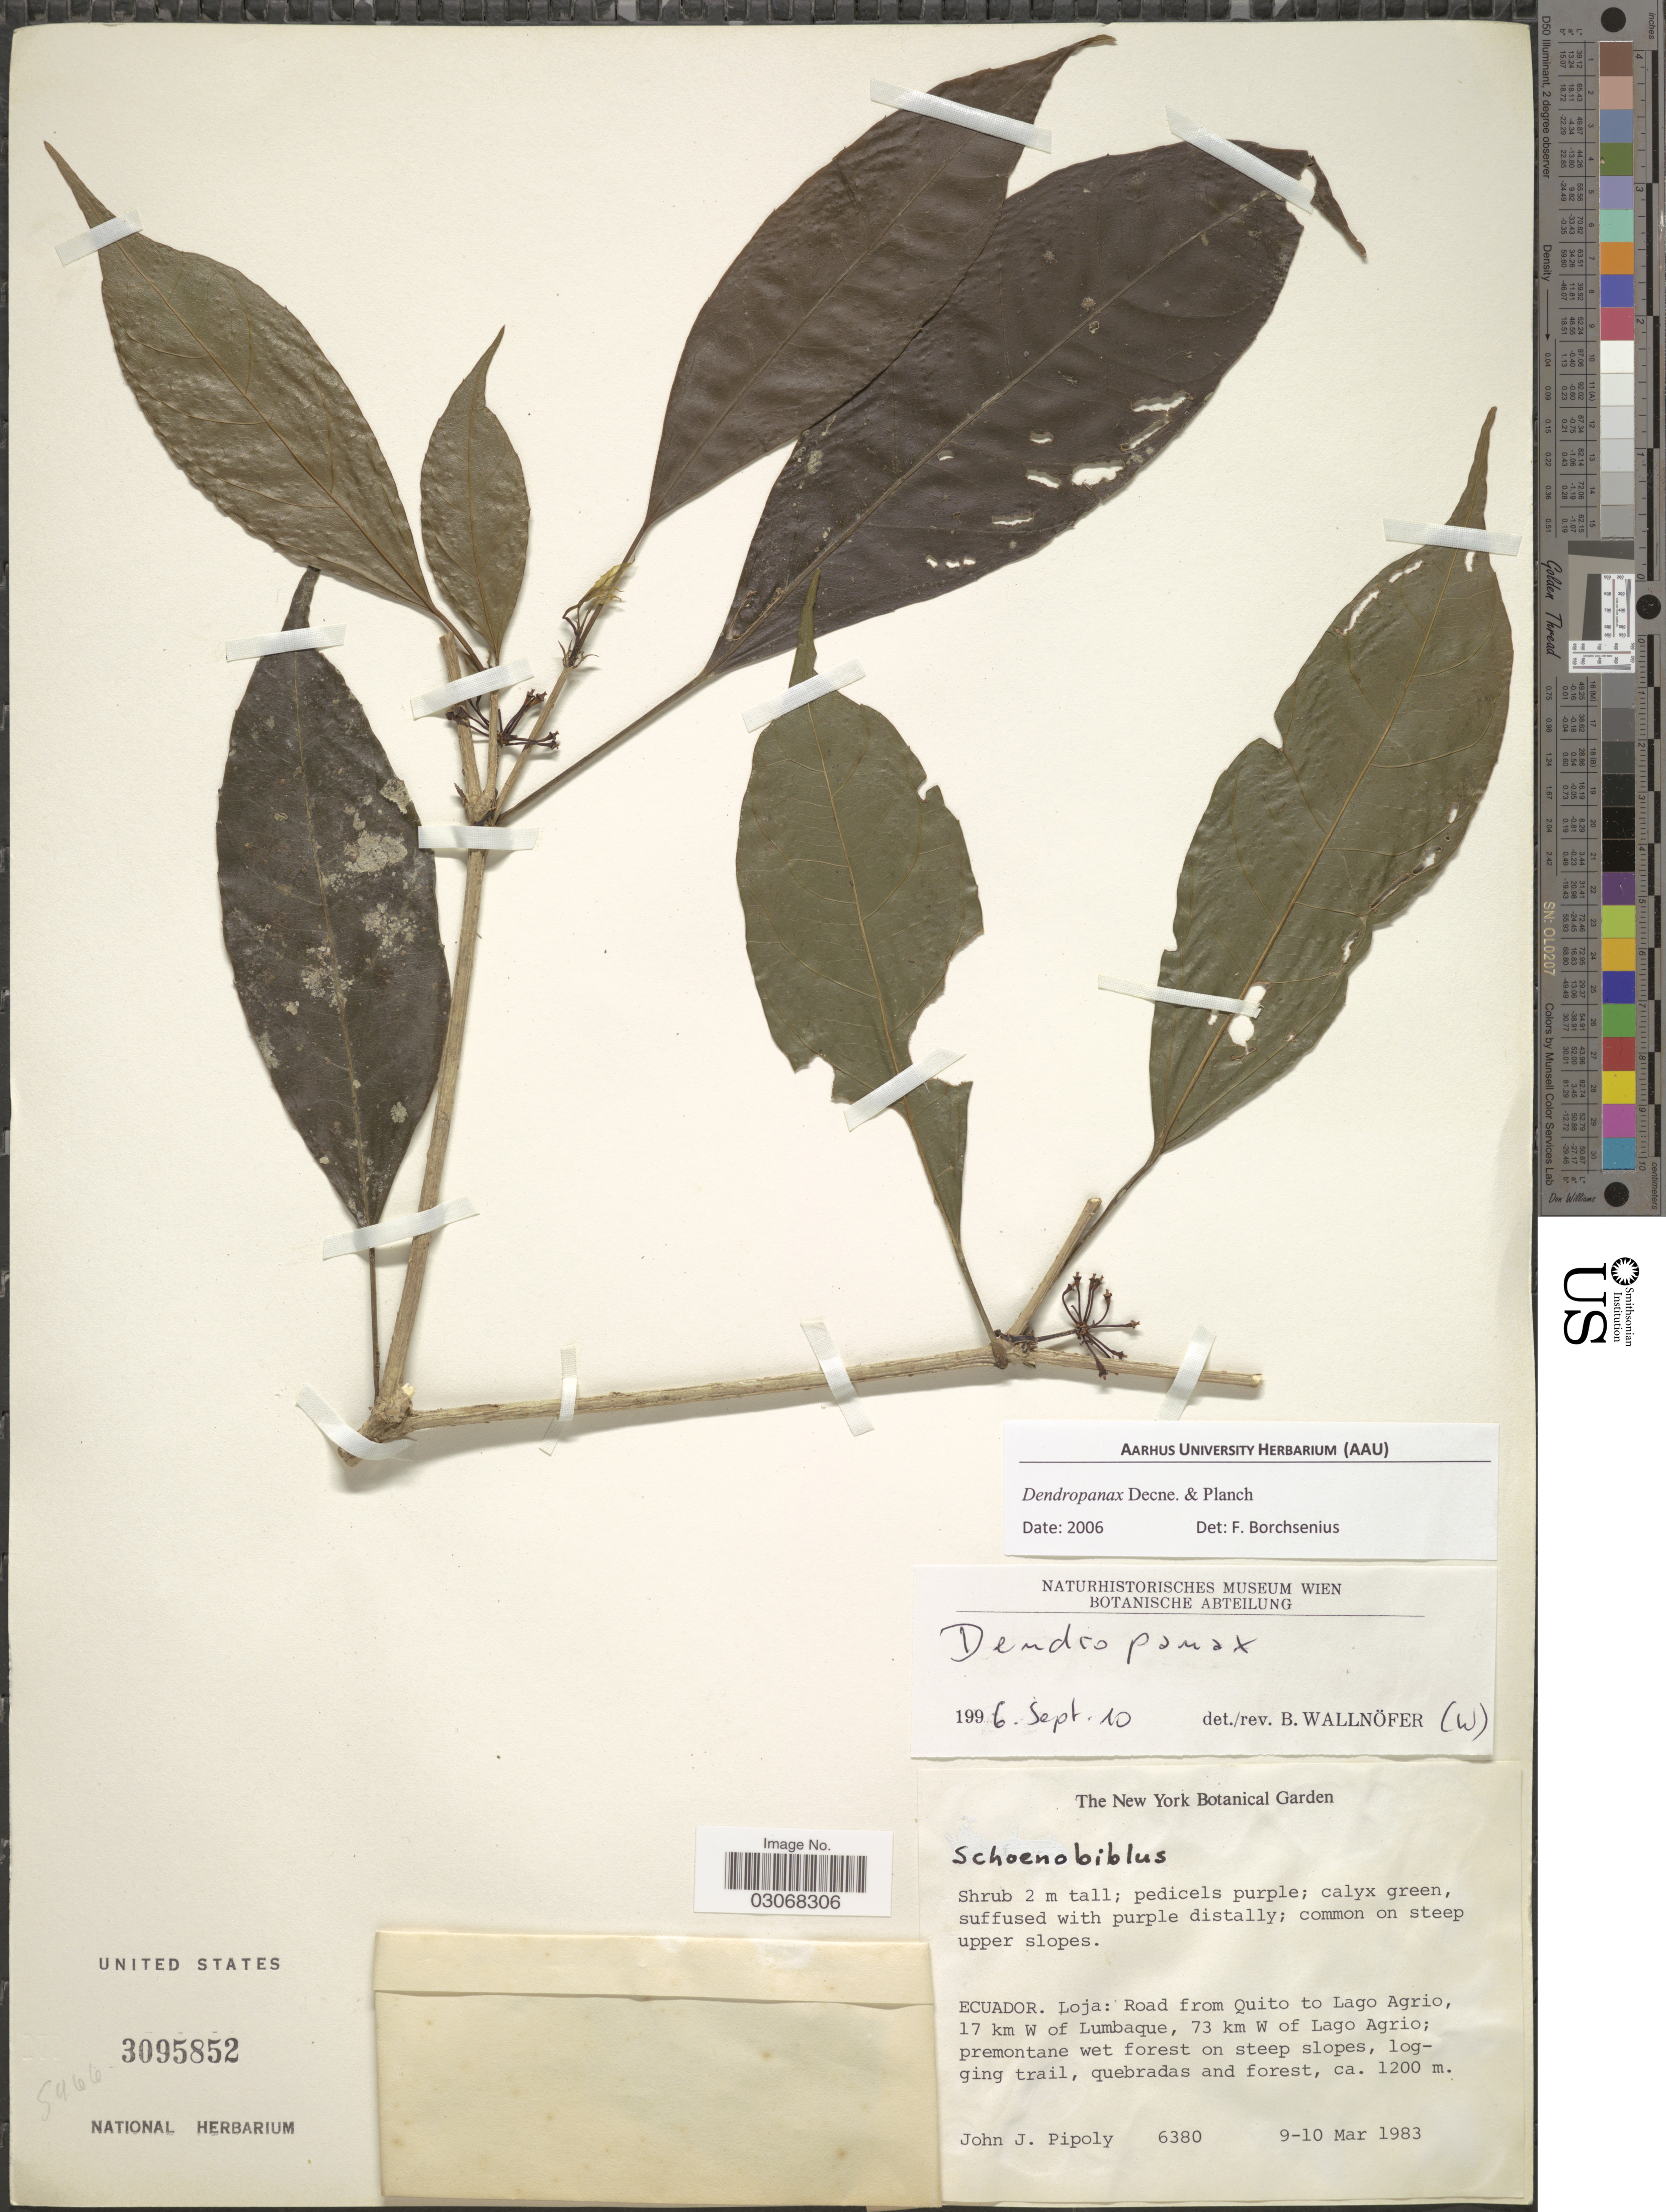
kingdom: Plantae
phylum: Tracheophyta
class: Magnoliopsida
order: Apiales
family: Araliaceae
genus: Dendropanax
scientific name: Dendropanax sp.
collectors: J. J. Pipoly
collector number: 6380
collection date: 1983-03-09/1983-03-14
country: Ecuador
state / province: Loja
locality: Road from Quito to Lago Agrio, 17 km W of Lumbaque, 73 km W of Lago Agrio.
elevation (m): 1200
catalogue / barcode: US 3095852